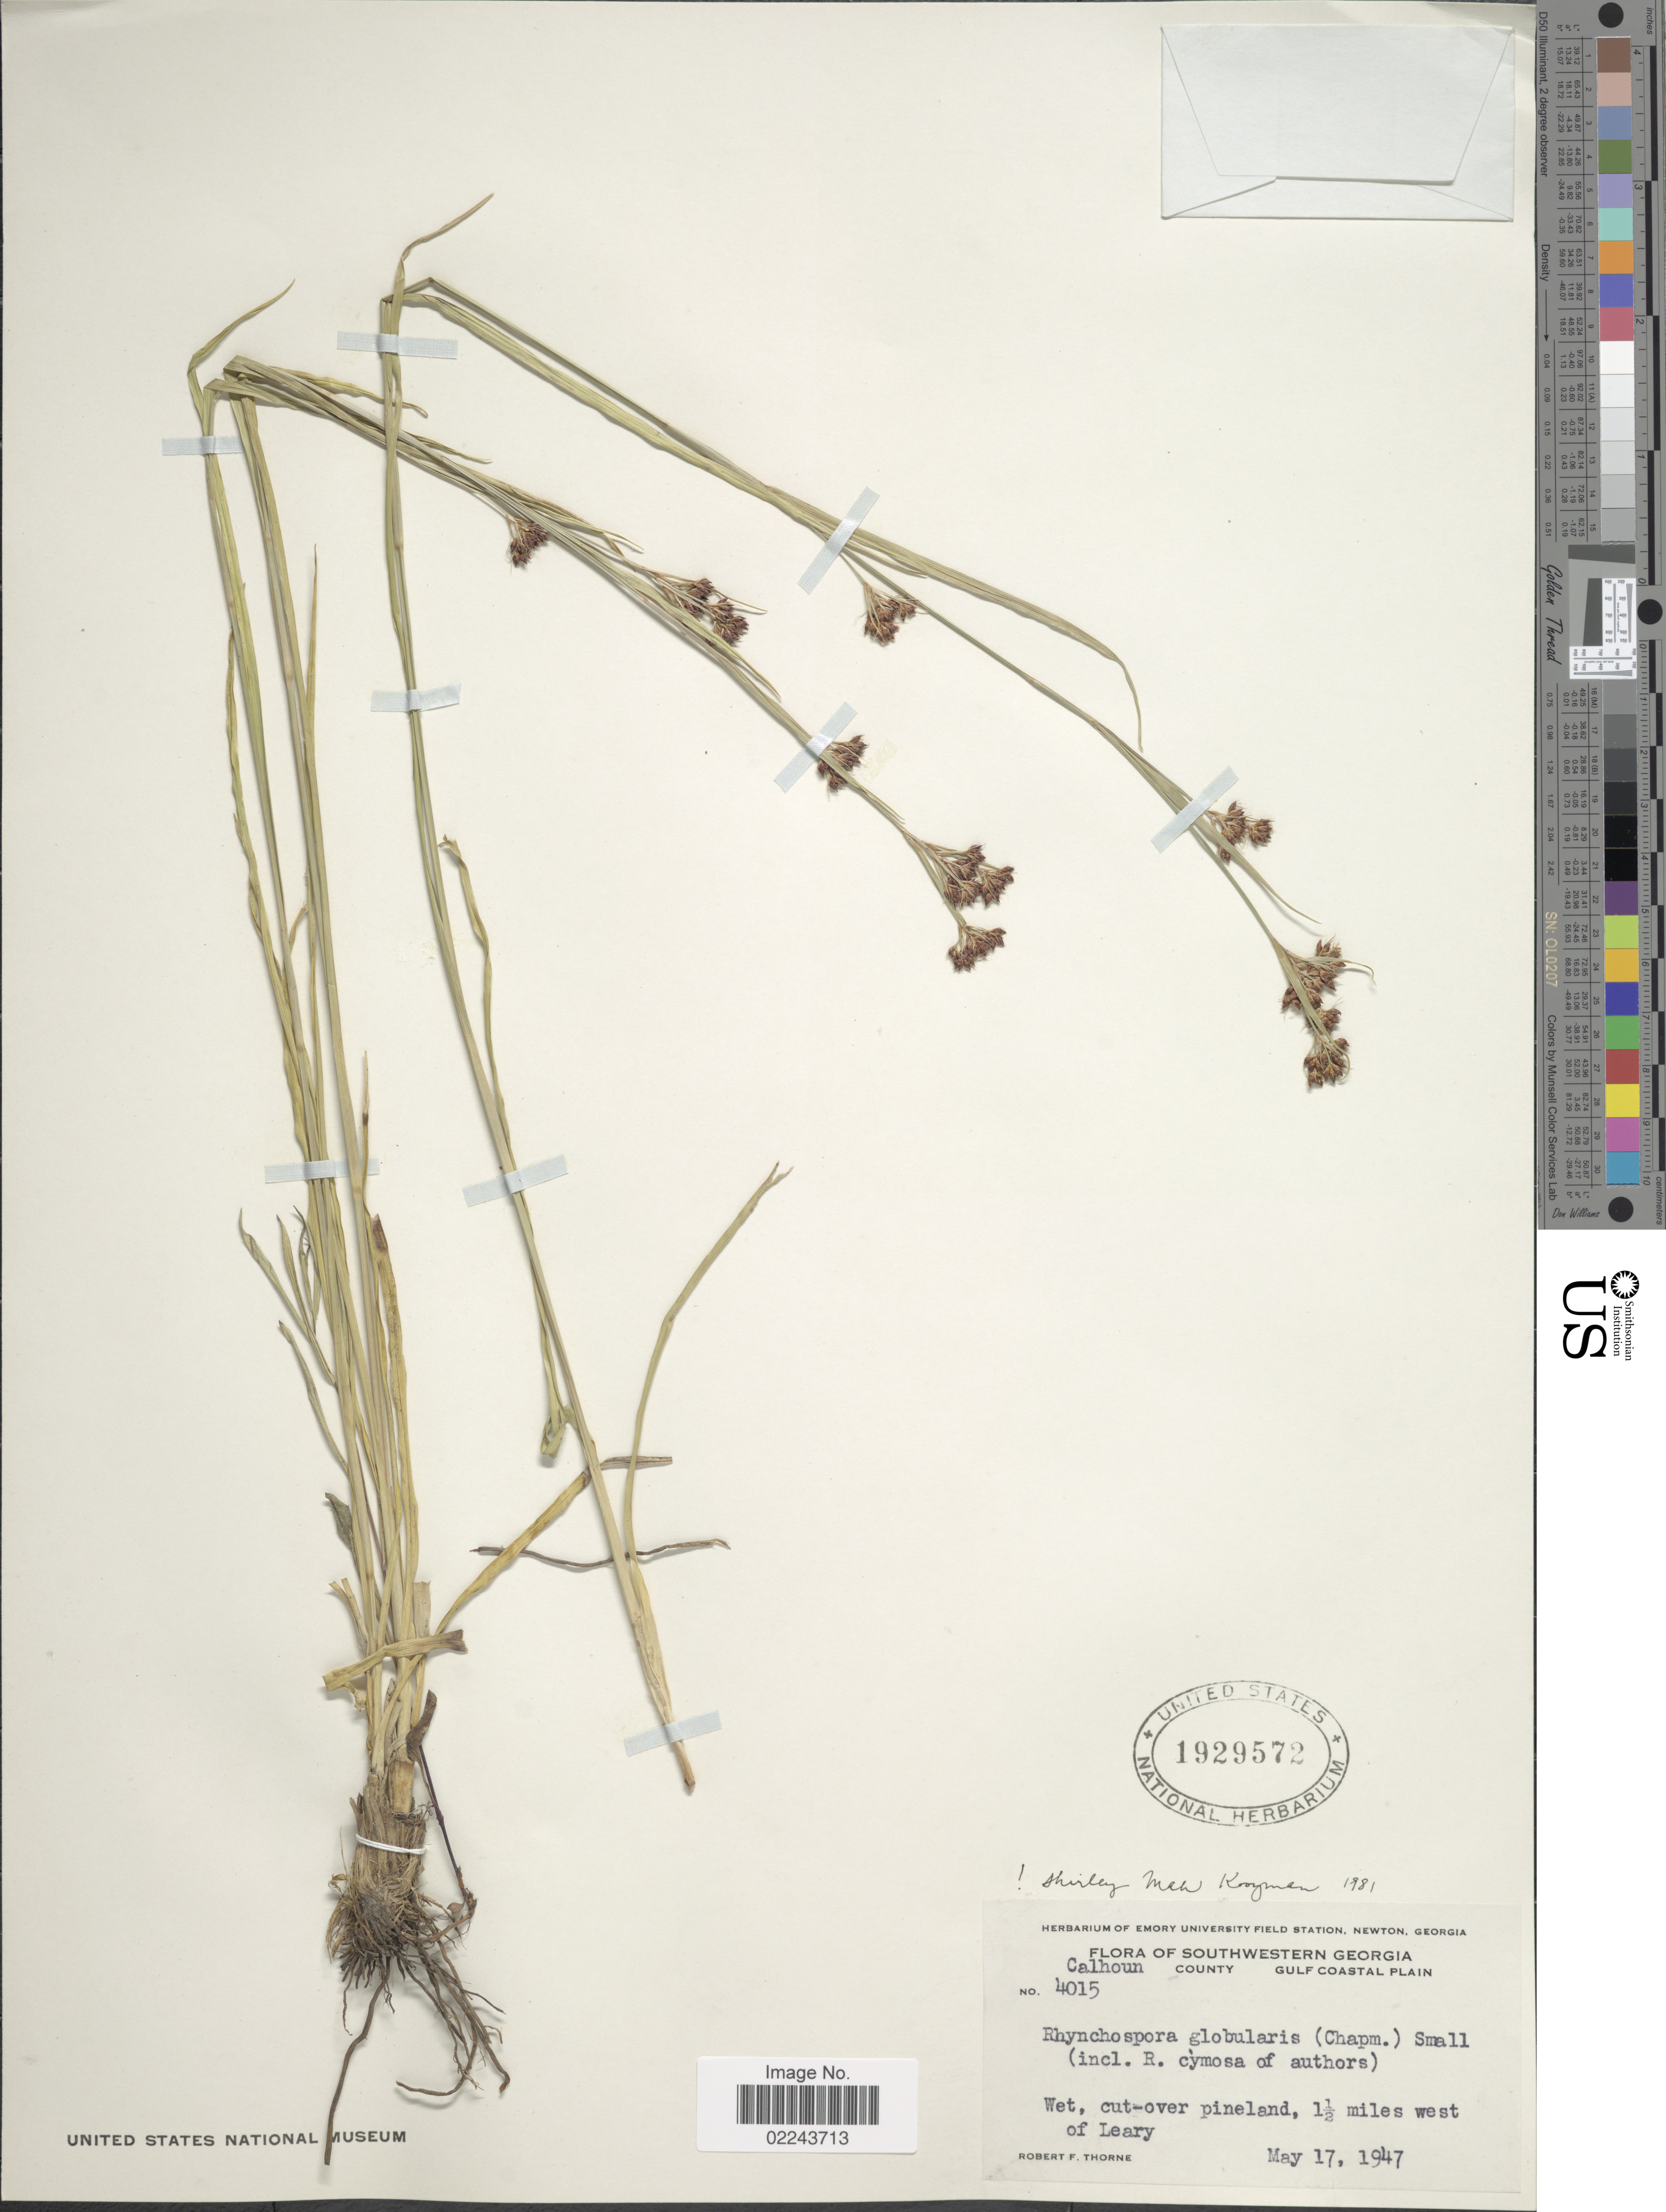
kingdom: Plantae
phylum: Tracheophyta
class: Liliopsida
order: Poales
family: Cyperaceae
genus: Rhynchospora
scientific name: Rhynchospora globularis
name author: (Chapm.) Small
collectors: R. F. Thorne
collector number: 4015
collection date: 1947-05-17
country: United States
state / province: Georgia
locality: Southwestern Georgia, Calhoun County, Gulf Coastal Plain, 1½ miles west of Leary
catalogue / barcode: US 1929572